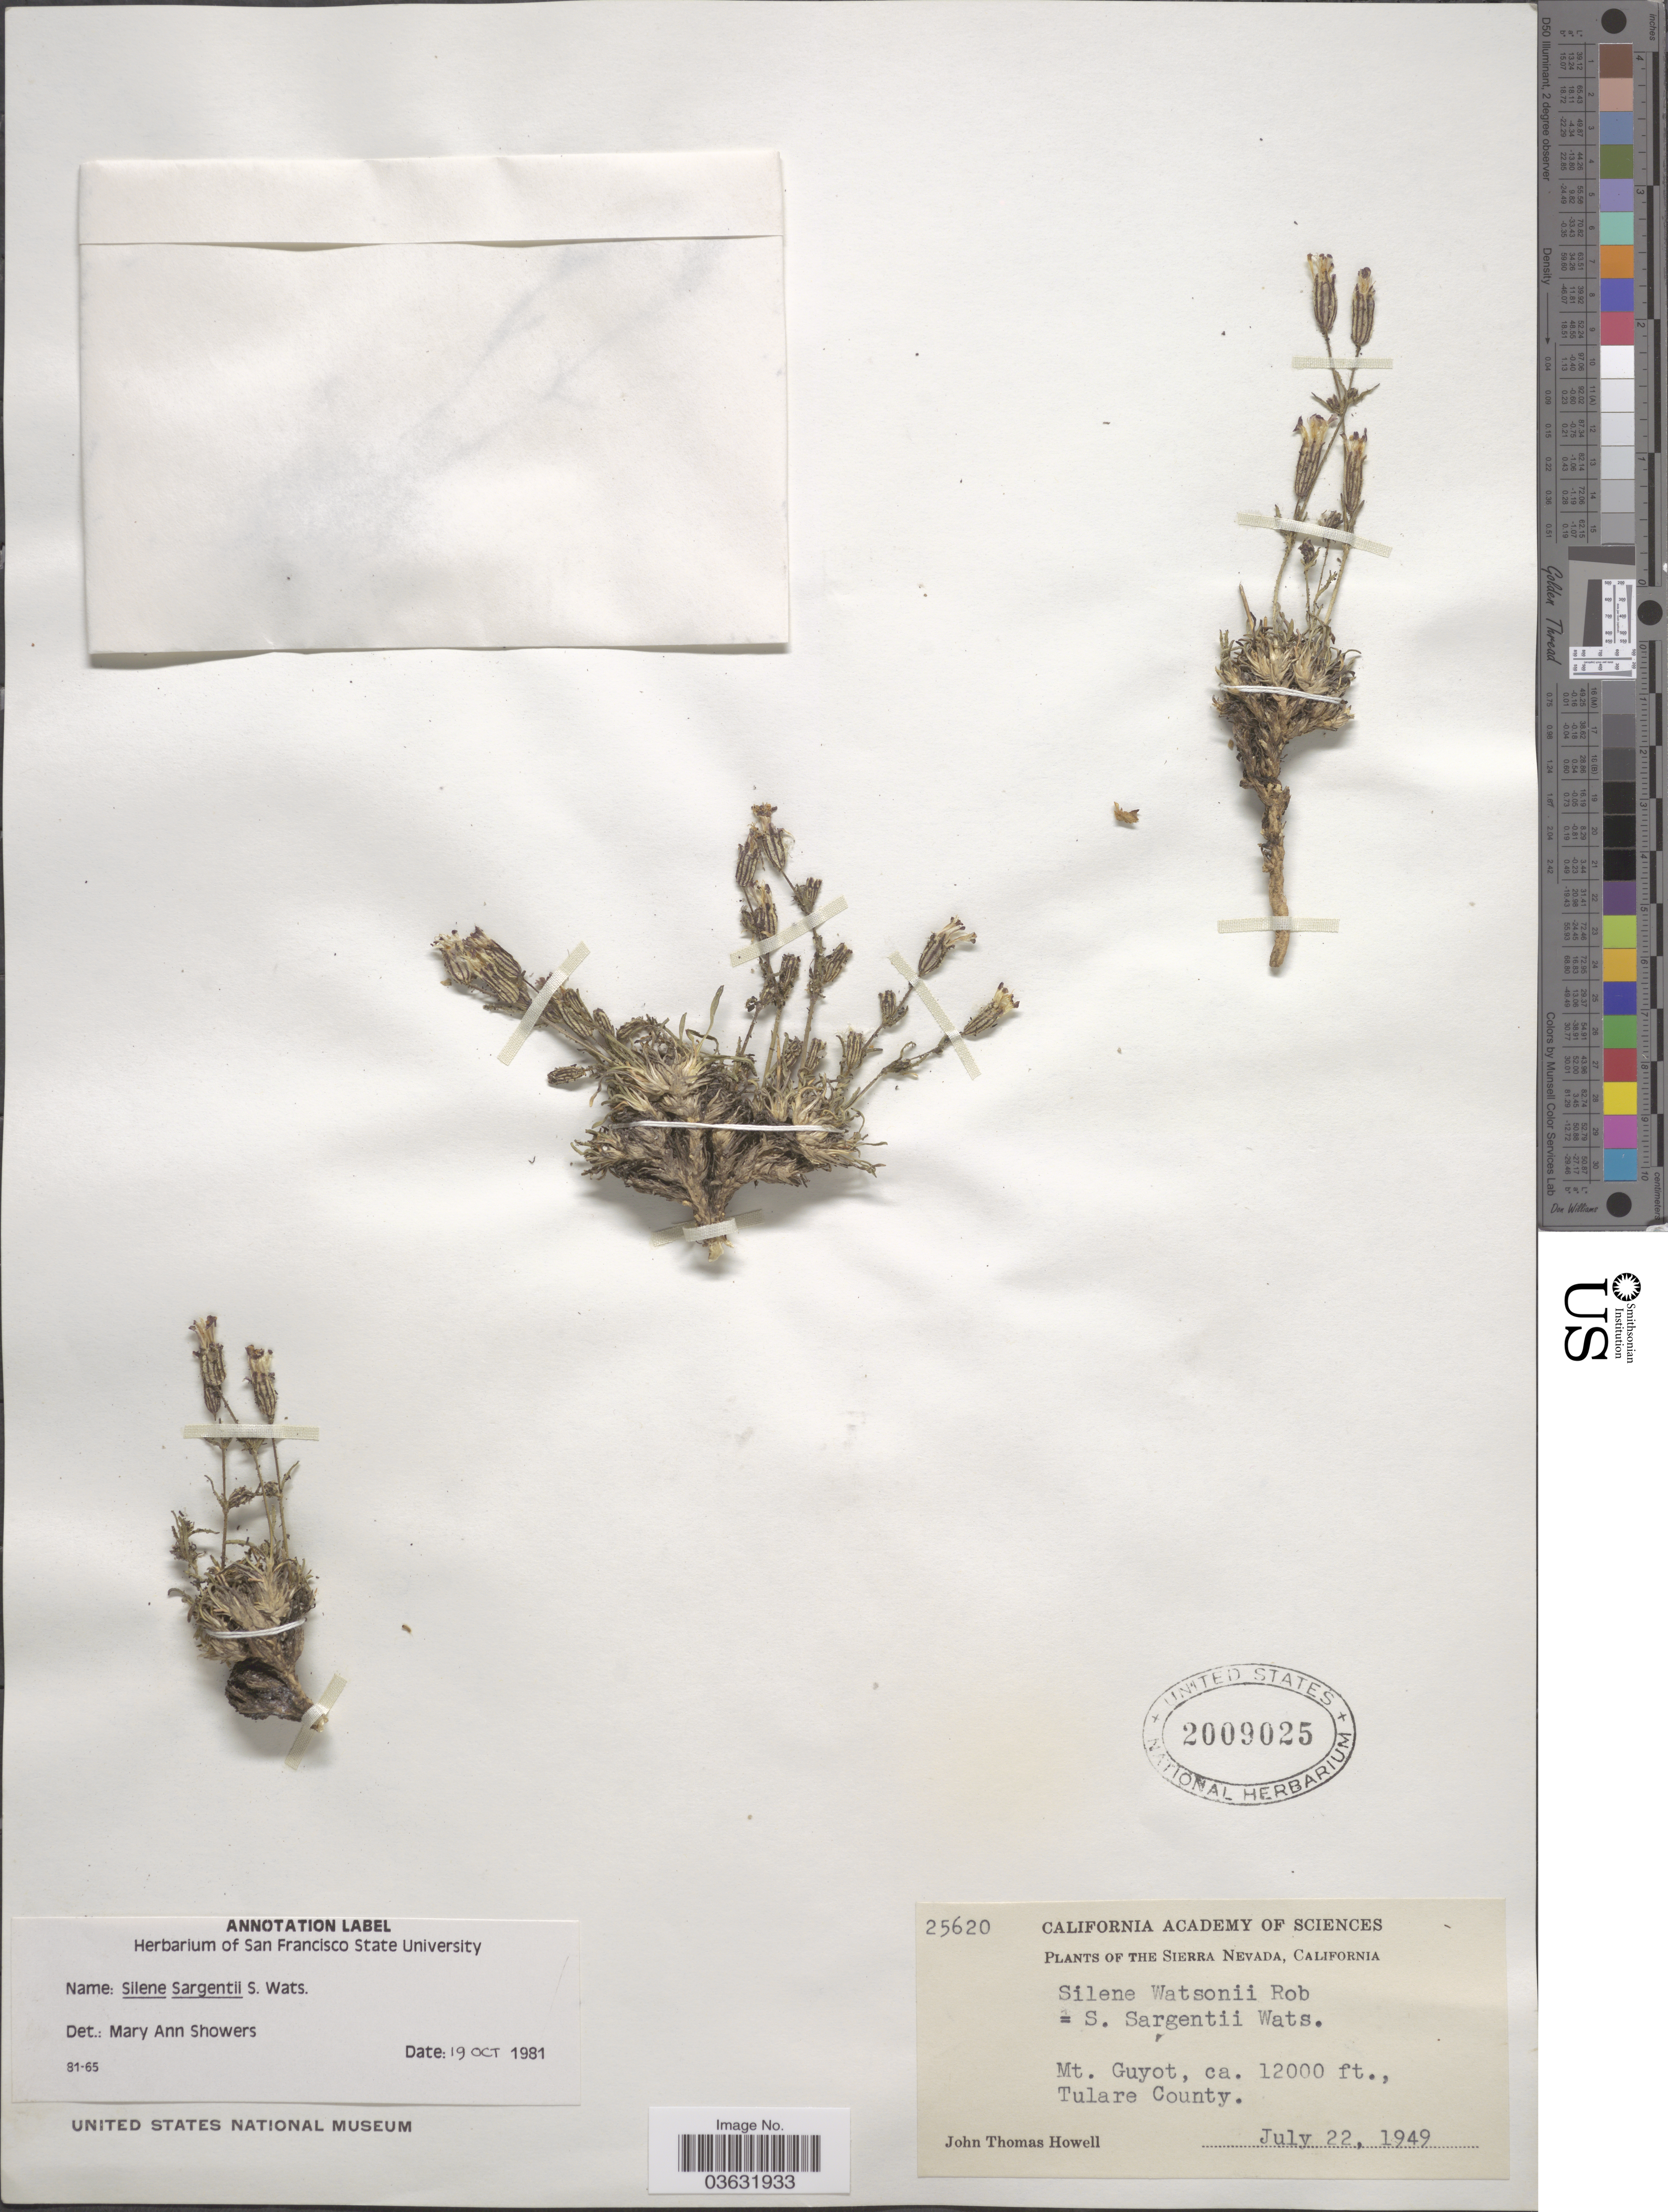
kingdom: Plantae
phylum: Tracheophyta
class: Magnoliopsida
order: Caryophyllales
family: Caryophyllaceae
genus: Silene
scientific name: Silene sargentii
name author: S. Watson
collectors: J. T. Howell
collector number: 25620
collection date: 1949-07-22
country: United States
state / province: California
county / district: Tulare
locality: The Sierra Nevada. Mt. Guyot. Tulare County.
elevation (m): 3658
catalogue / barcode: US 2009025